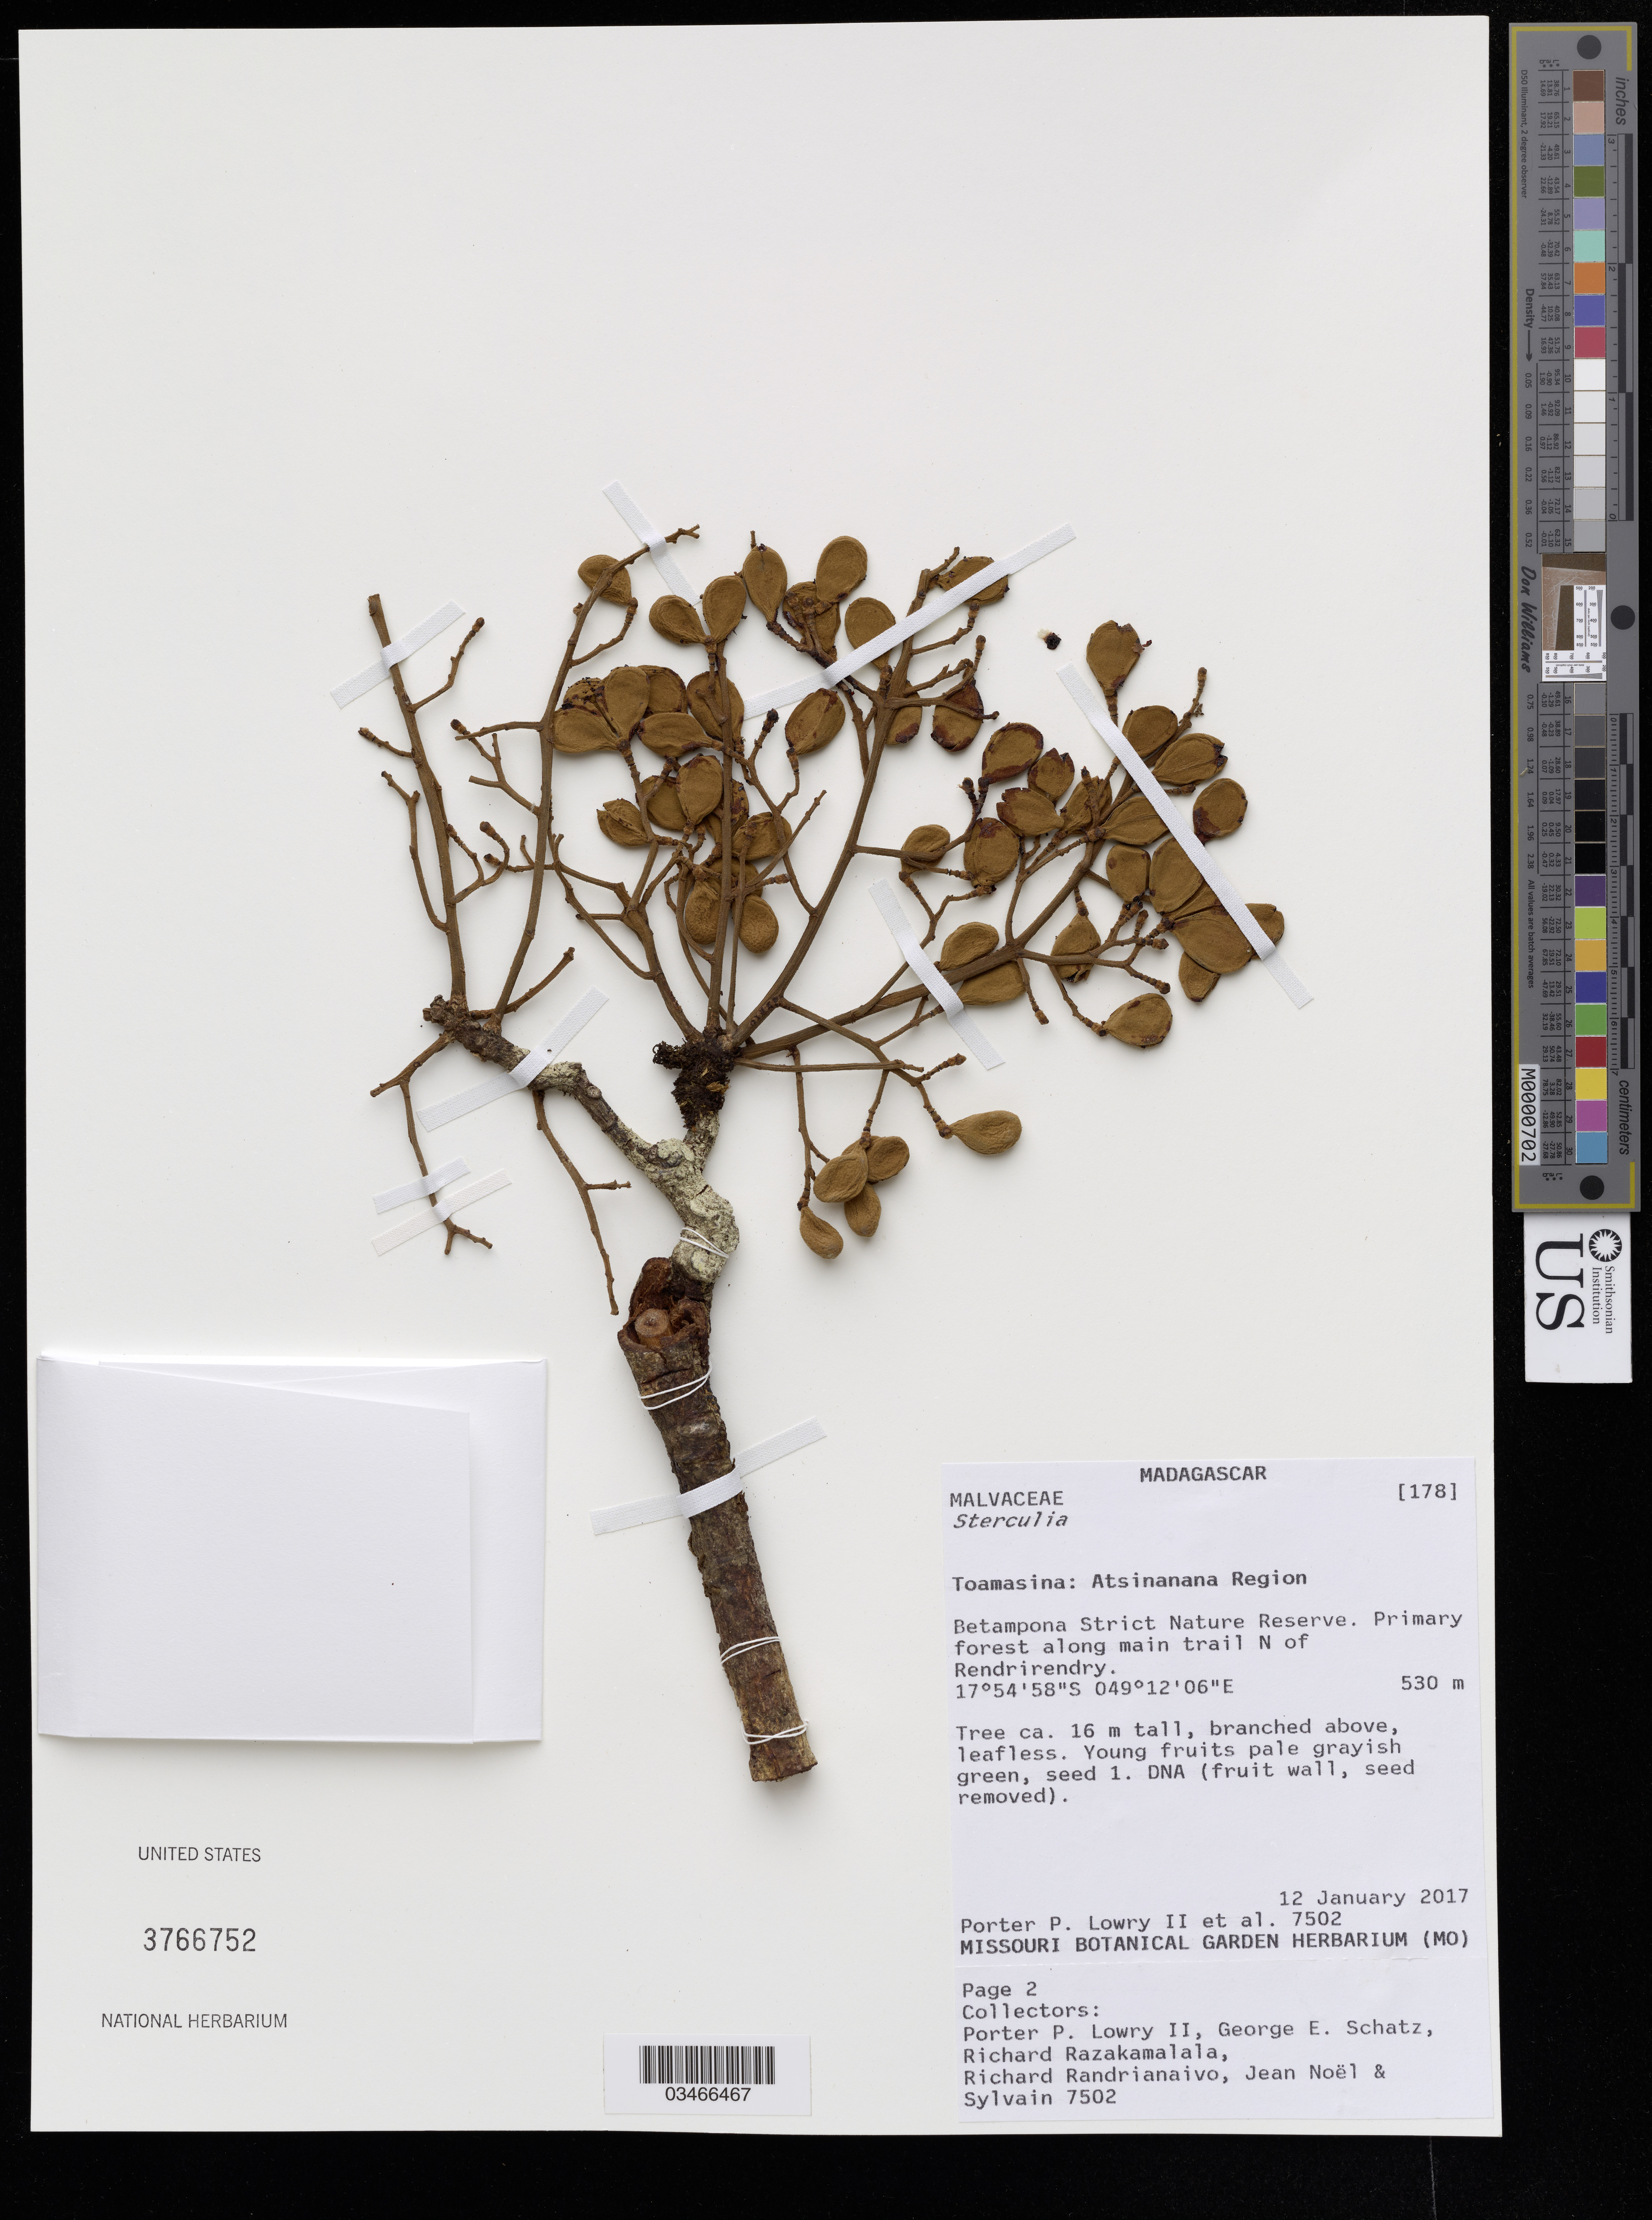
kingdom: Plantae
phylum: Tracheophyta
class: Magnoliopsida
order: Malvales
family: Malvaceae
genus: Sterculia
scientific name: Sterculia tavia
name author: Baill.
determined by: Dorr, Laurence J., Curator (BOT), Smithsonian Institution - National Museum of Natural History (UNITED STATES)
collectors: P. Lowry, G. Schatz, R. Razakamalala & R. Randrianaivo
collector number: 7502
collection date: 2017-01-12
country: Madagascar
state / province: Toamasina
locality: Atsinanana Region. Betampona Strict Nature Reserve. Primary forest along main trail N of Rendrirendry.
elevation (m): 530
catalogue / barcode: US 3766752